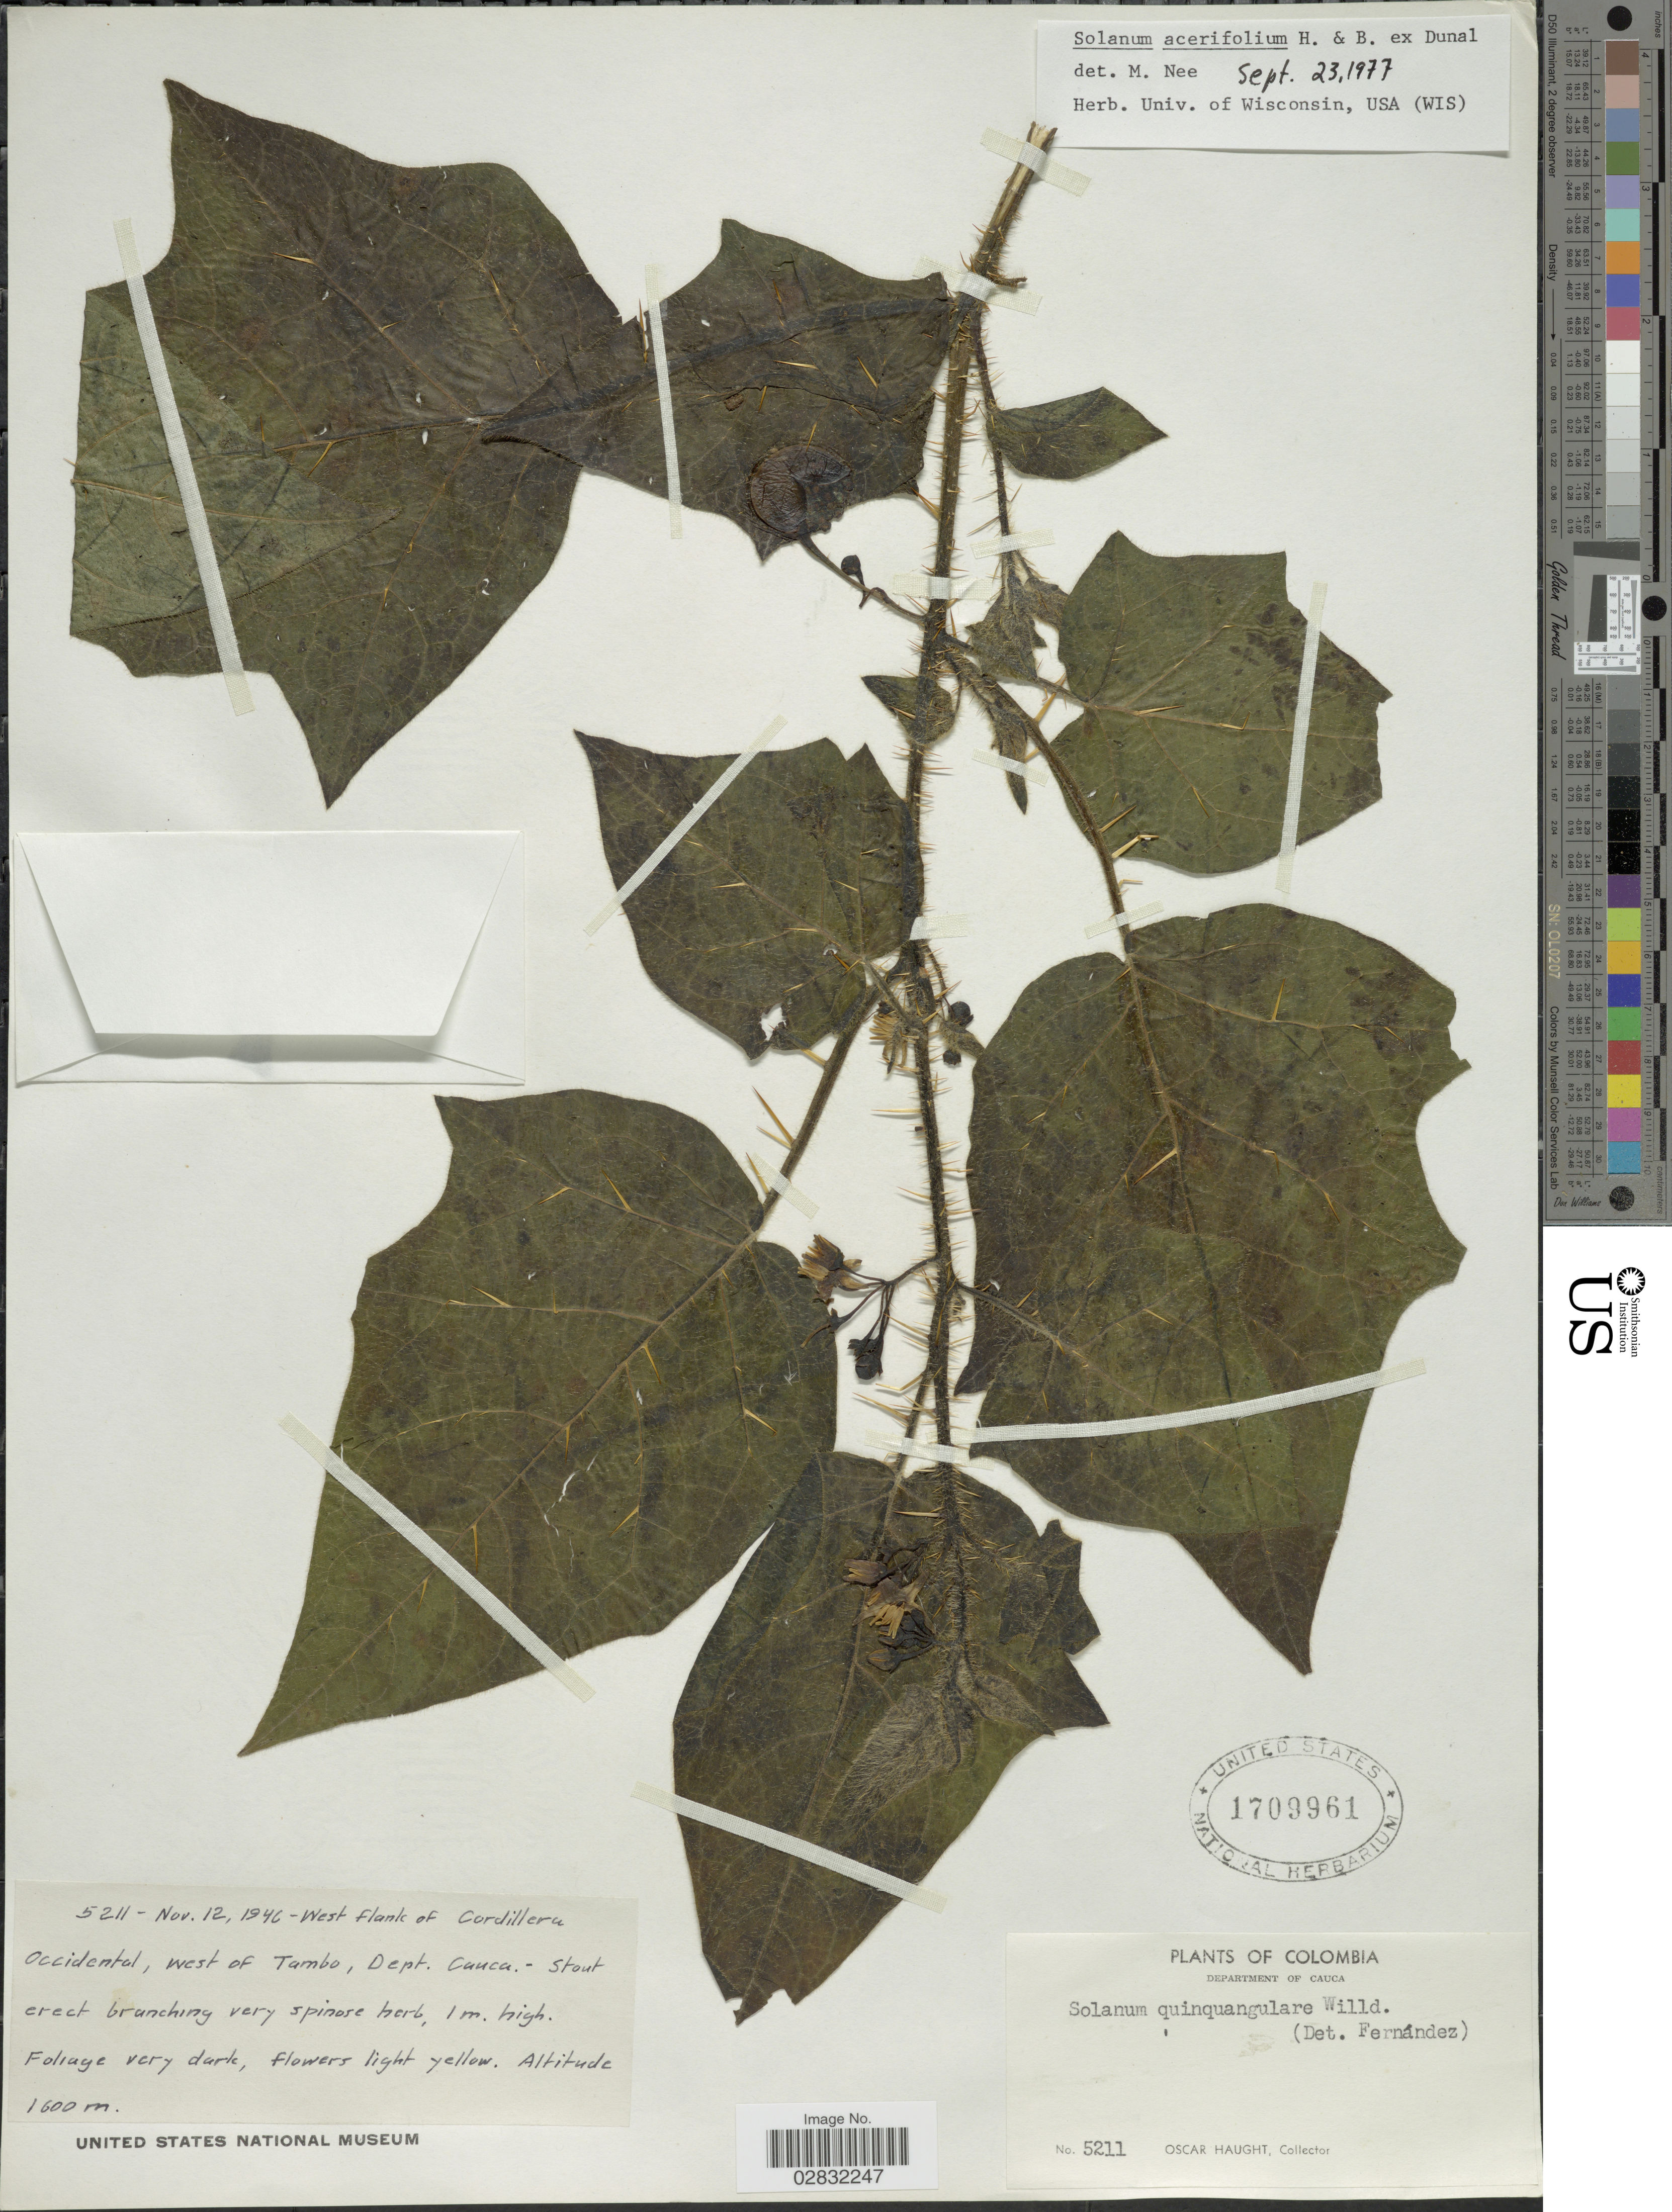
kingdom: Plantae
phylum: Tracheophyta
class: Magnoliopsida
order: Solanales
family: Solanaceae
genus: Solanum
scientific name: Solanum acerifolium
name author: Humb. & Bonpl. ex Dunal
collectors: O. Haught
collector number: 5211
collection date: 1946-11-12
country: Colombia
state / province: Cauca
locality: Department of Cauca, West flank of Cordillera Occidental, west of Tambo, Dept. Cauca.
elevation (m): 1600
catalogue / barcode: US 1709961